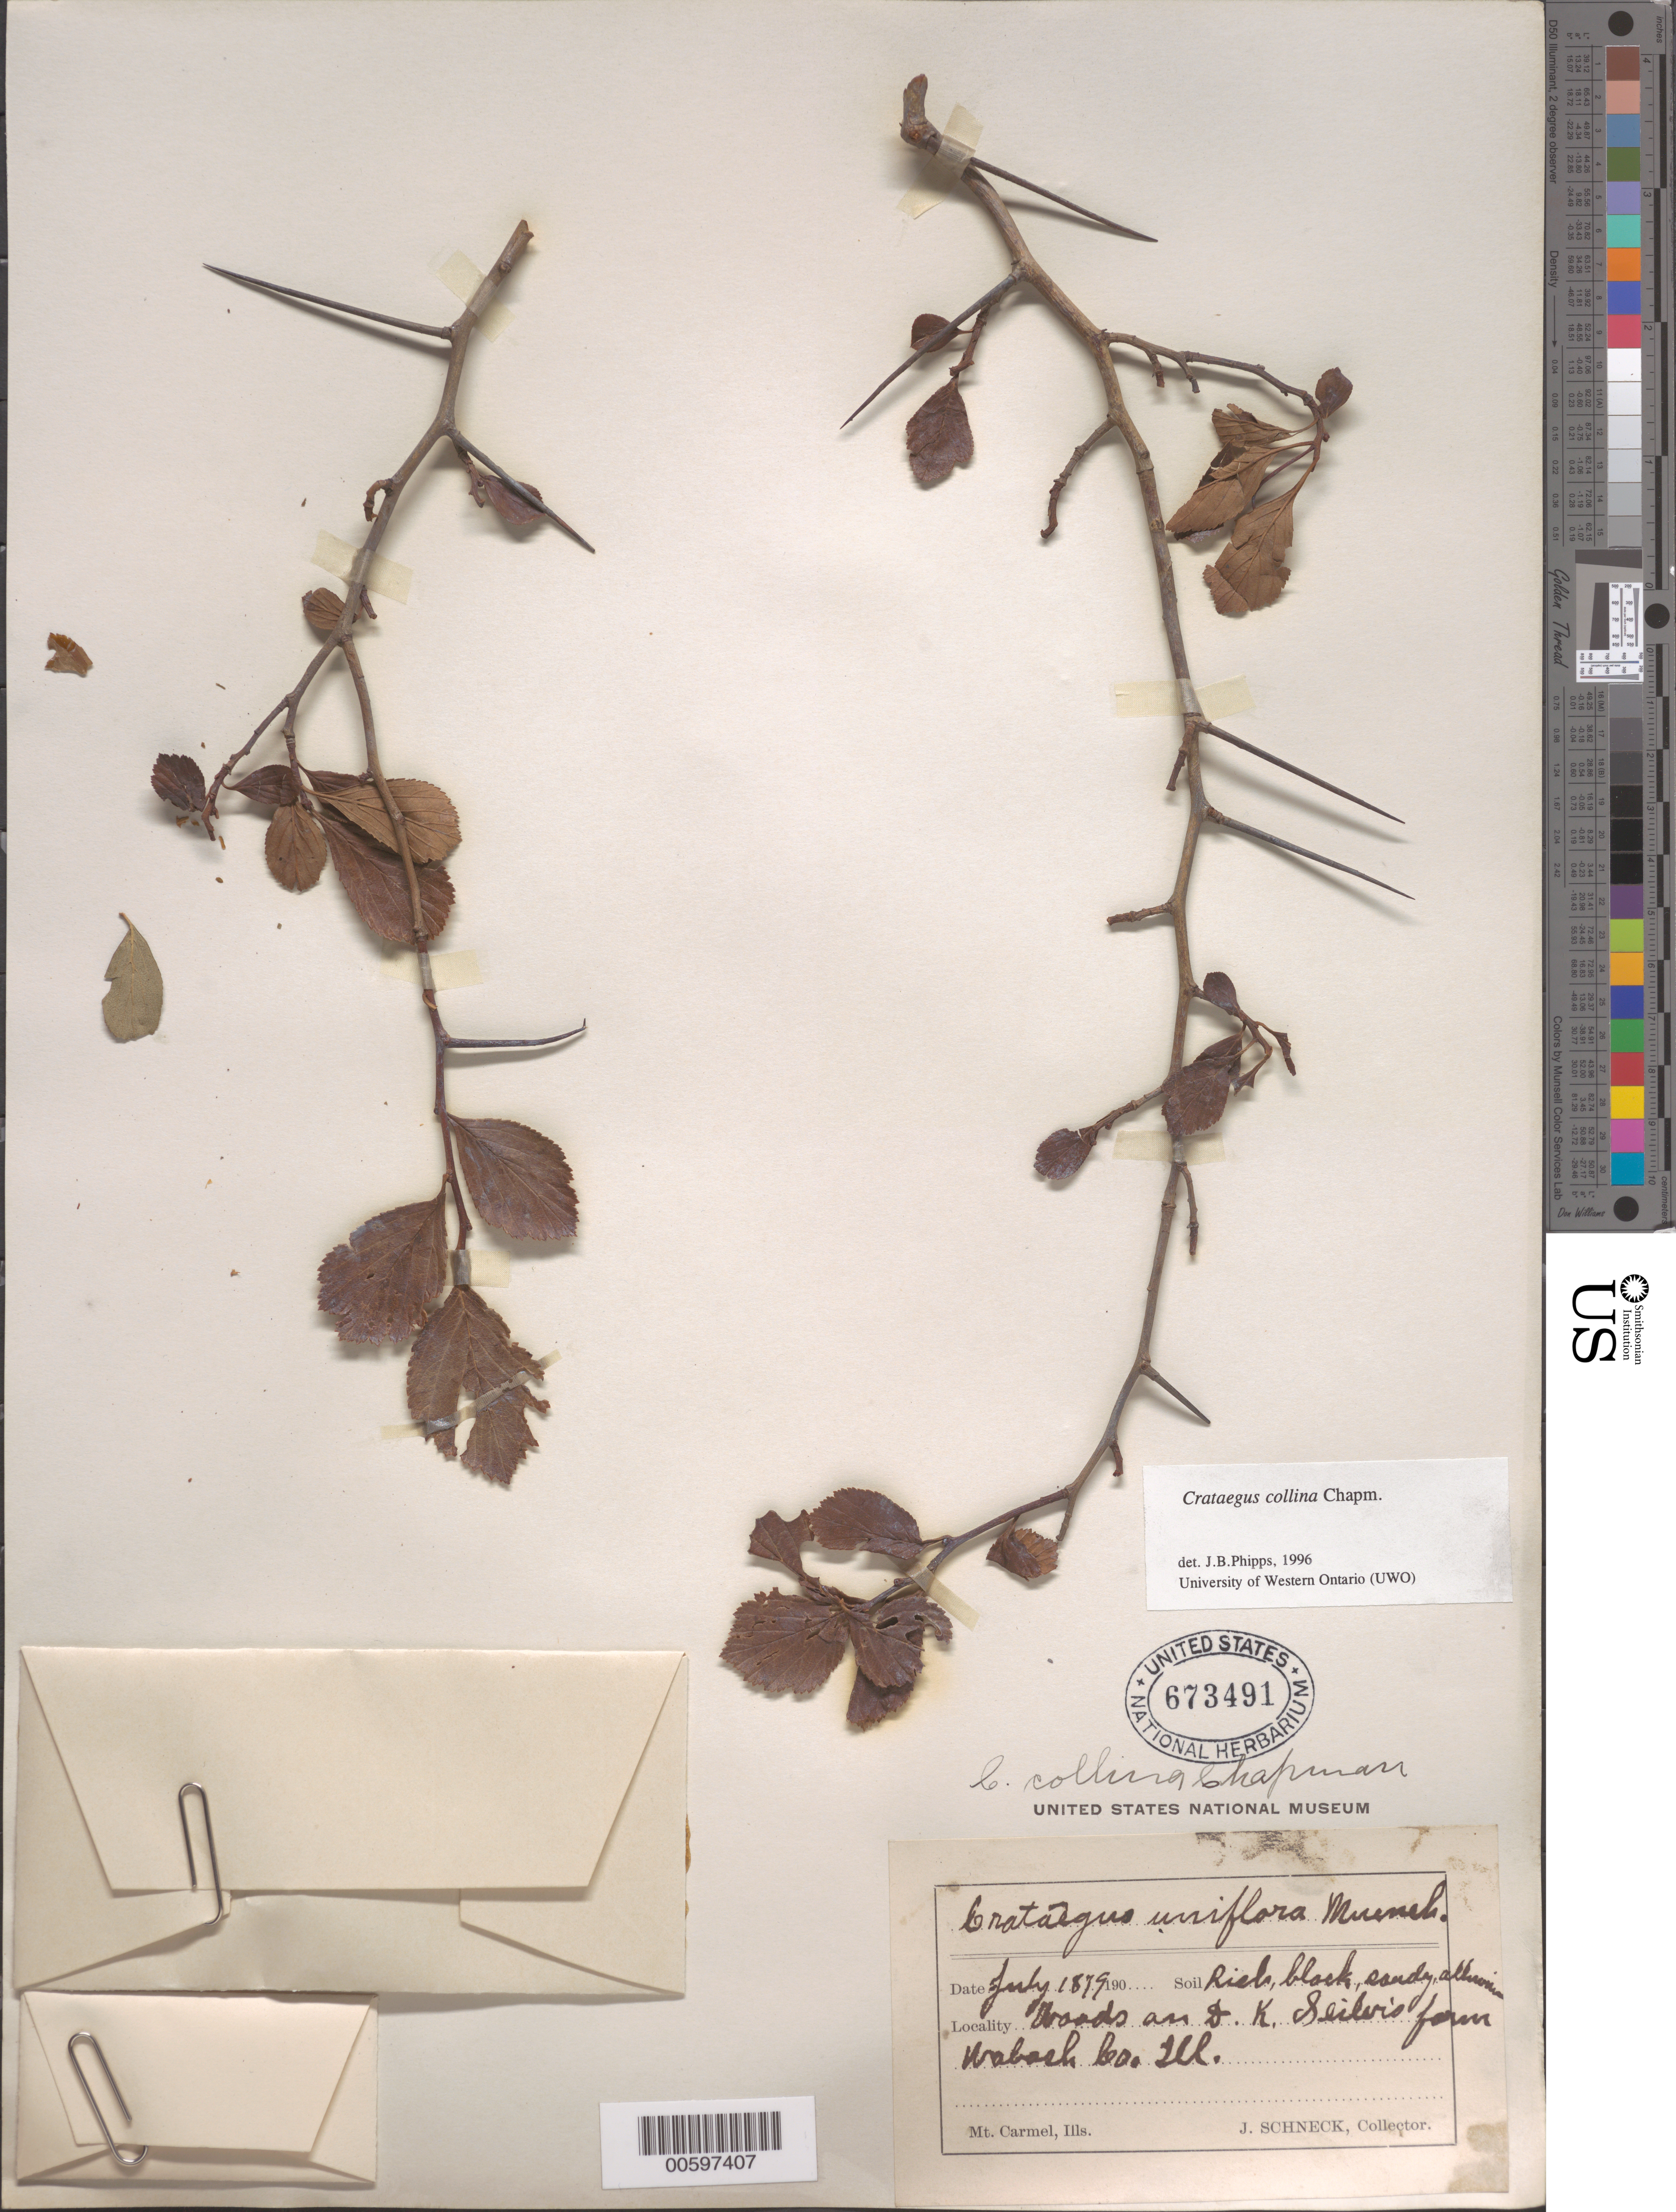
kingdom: Plantae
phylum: Tracheophyta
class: Magnoliopsida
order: Rosales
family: Rosaceae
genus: Crataegus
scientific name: Crataegus collina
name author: Chapm.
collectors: J. Schneck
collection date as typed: Jul 1879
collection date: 1879-07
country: United States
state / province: Illinois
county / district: Wabash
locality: Woods and K. Seiber's farm, Mt. Carmel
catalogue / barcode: US 673491